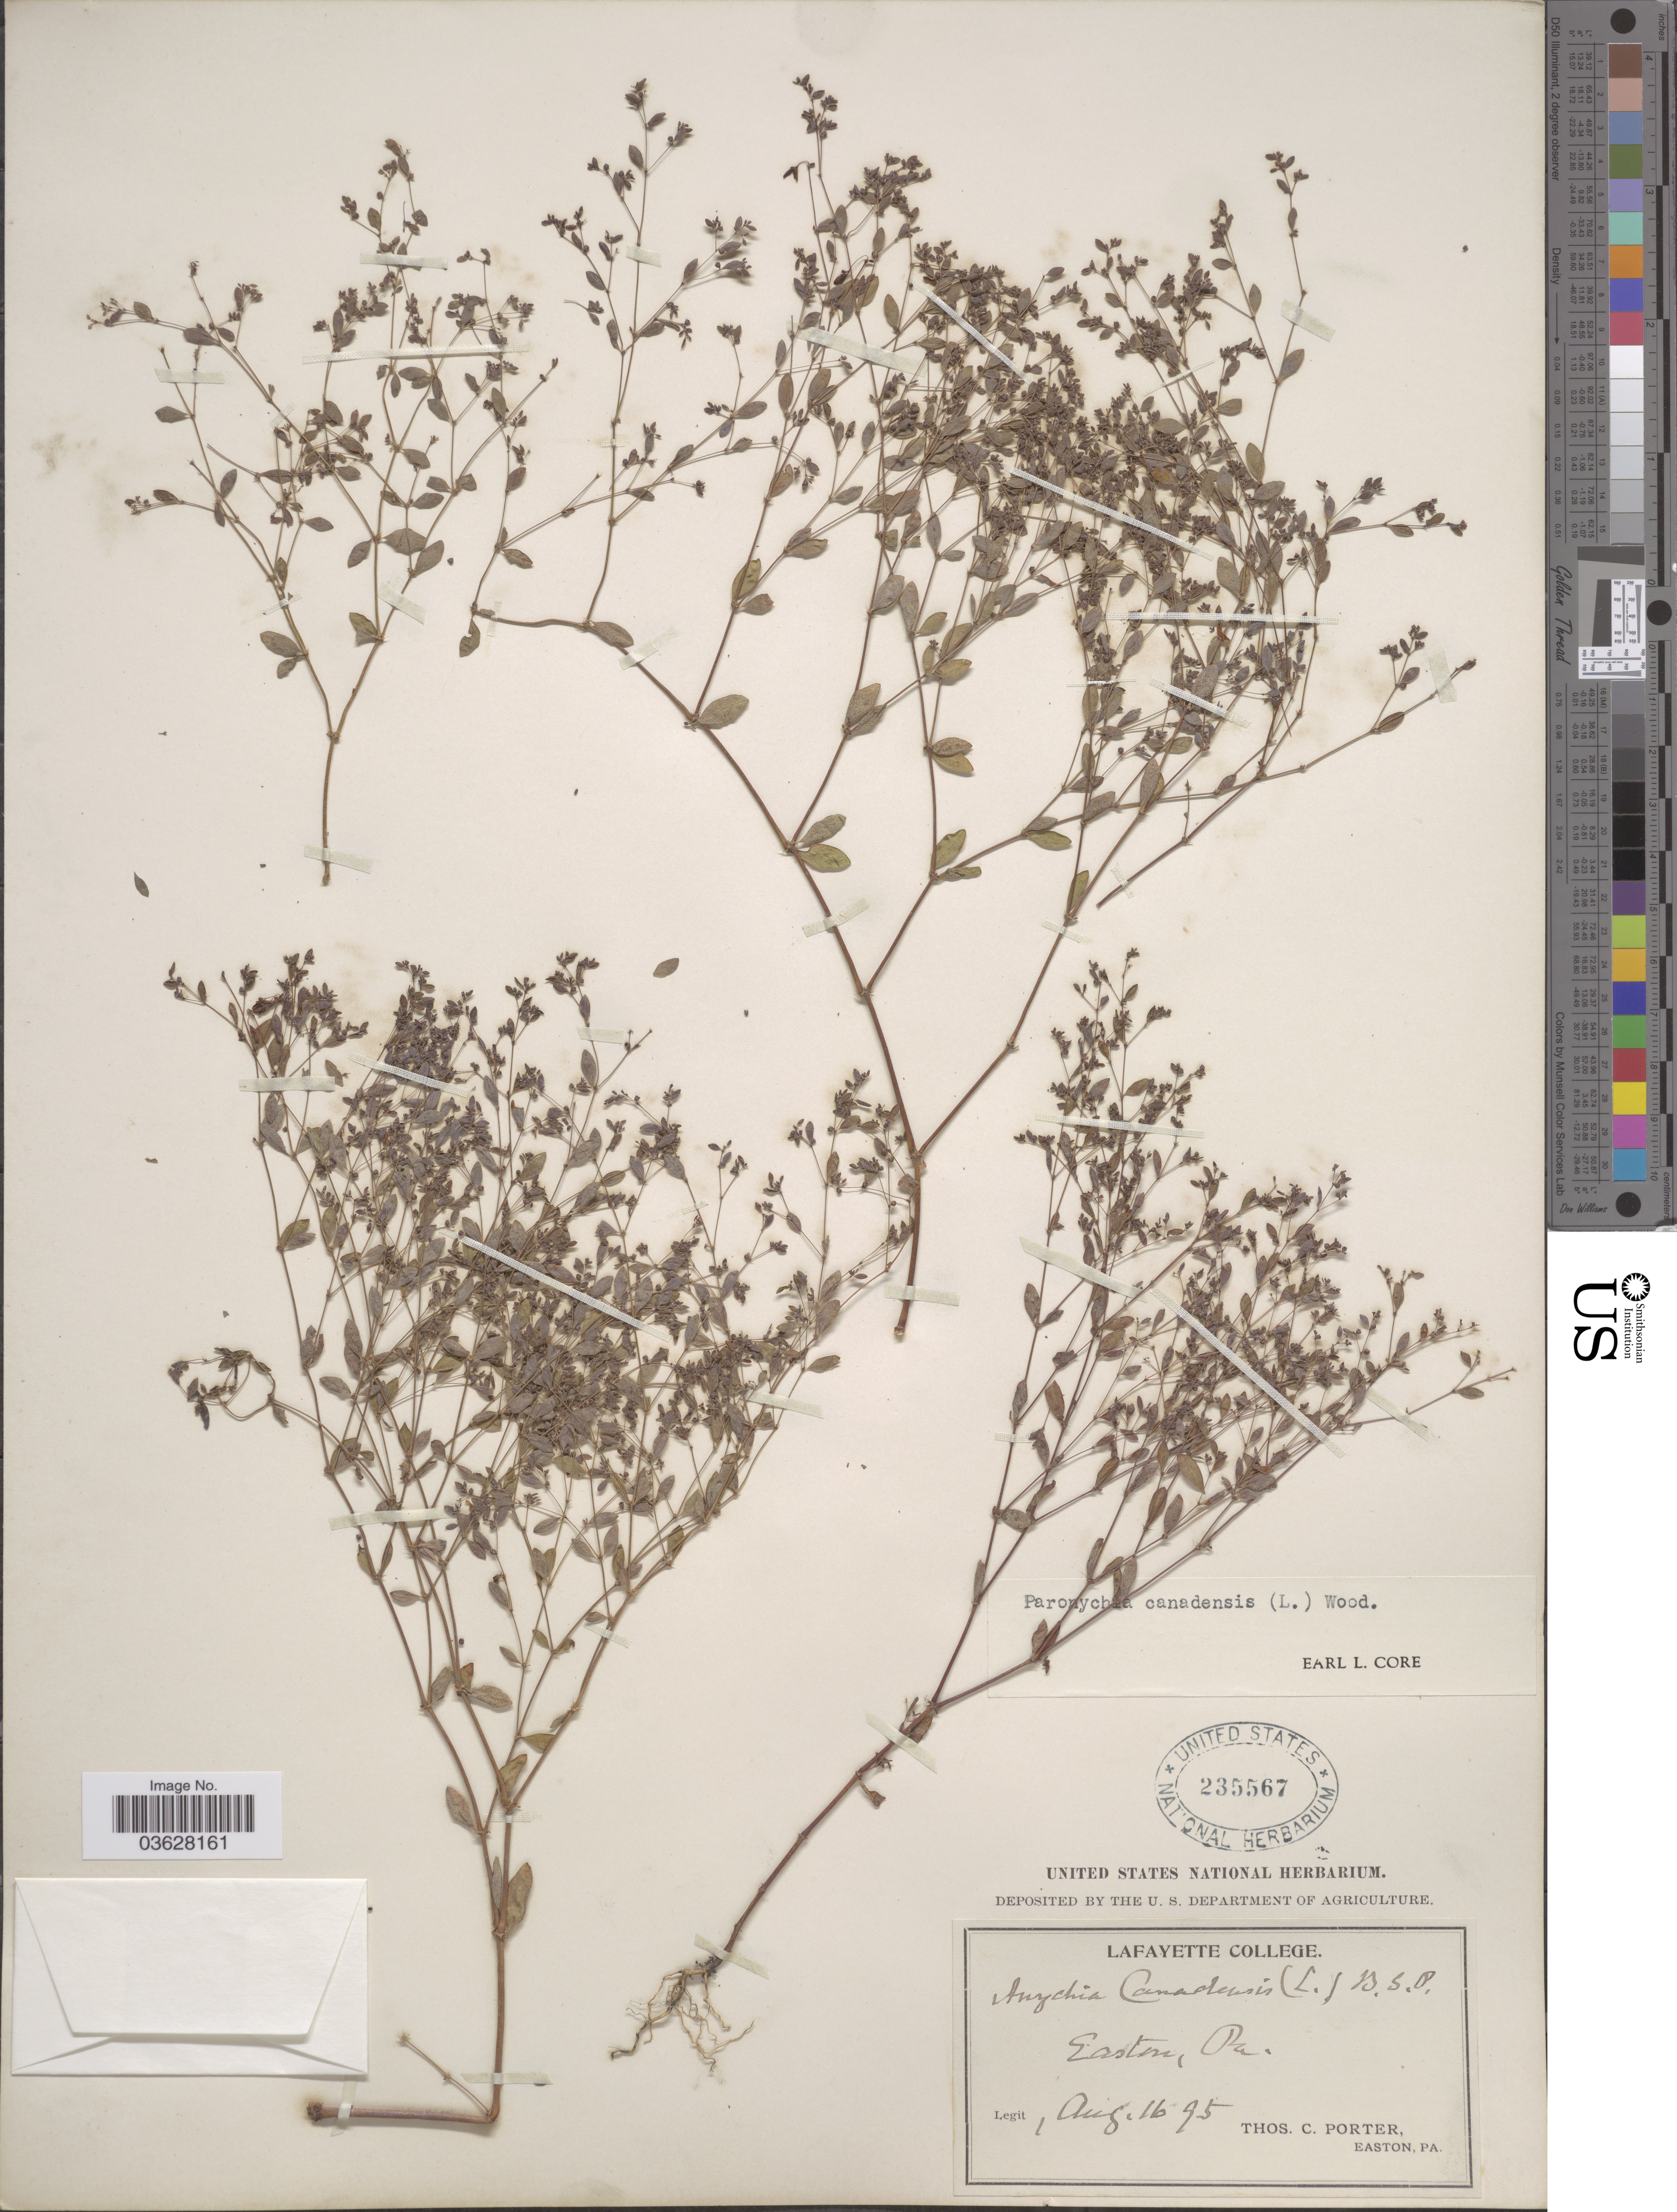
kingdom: Plantae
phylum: Tracheophyta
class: Magnoliopsida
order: Caryophyllales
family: Caryophyllaceae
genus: Paronychia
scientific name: Paronychia canadensis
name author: (L.) Alph. Wood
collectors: T. Porter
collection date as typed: Transcribed d/m/y: 16/8/95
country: United States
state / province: Pennsylvania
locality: Easton.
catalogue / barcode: US 235567